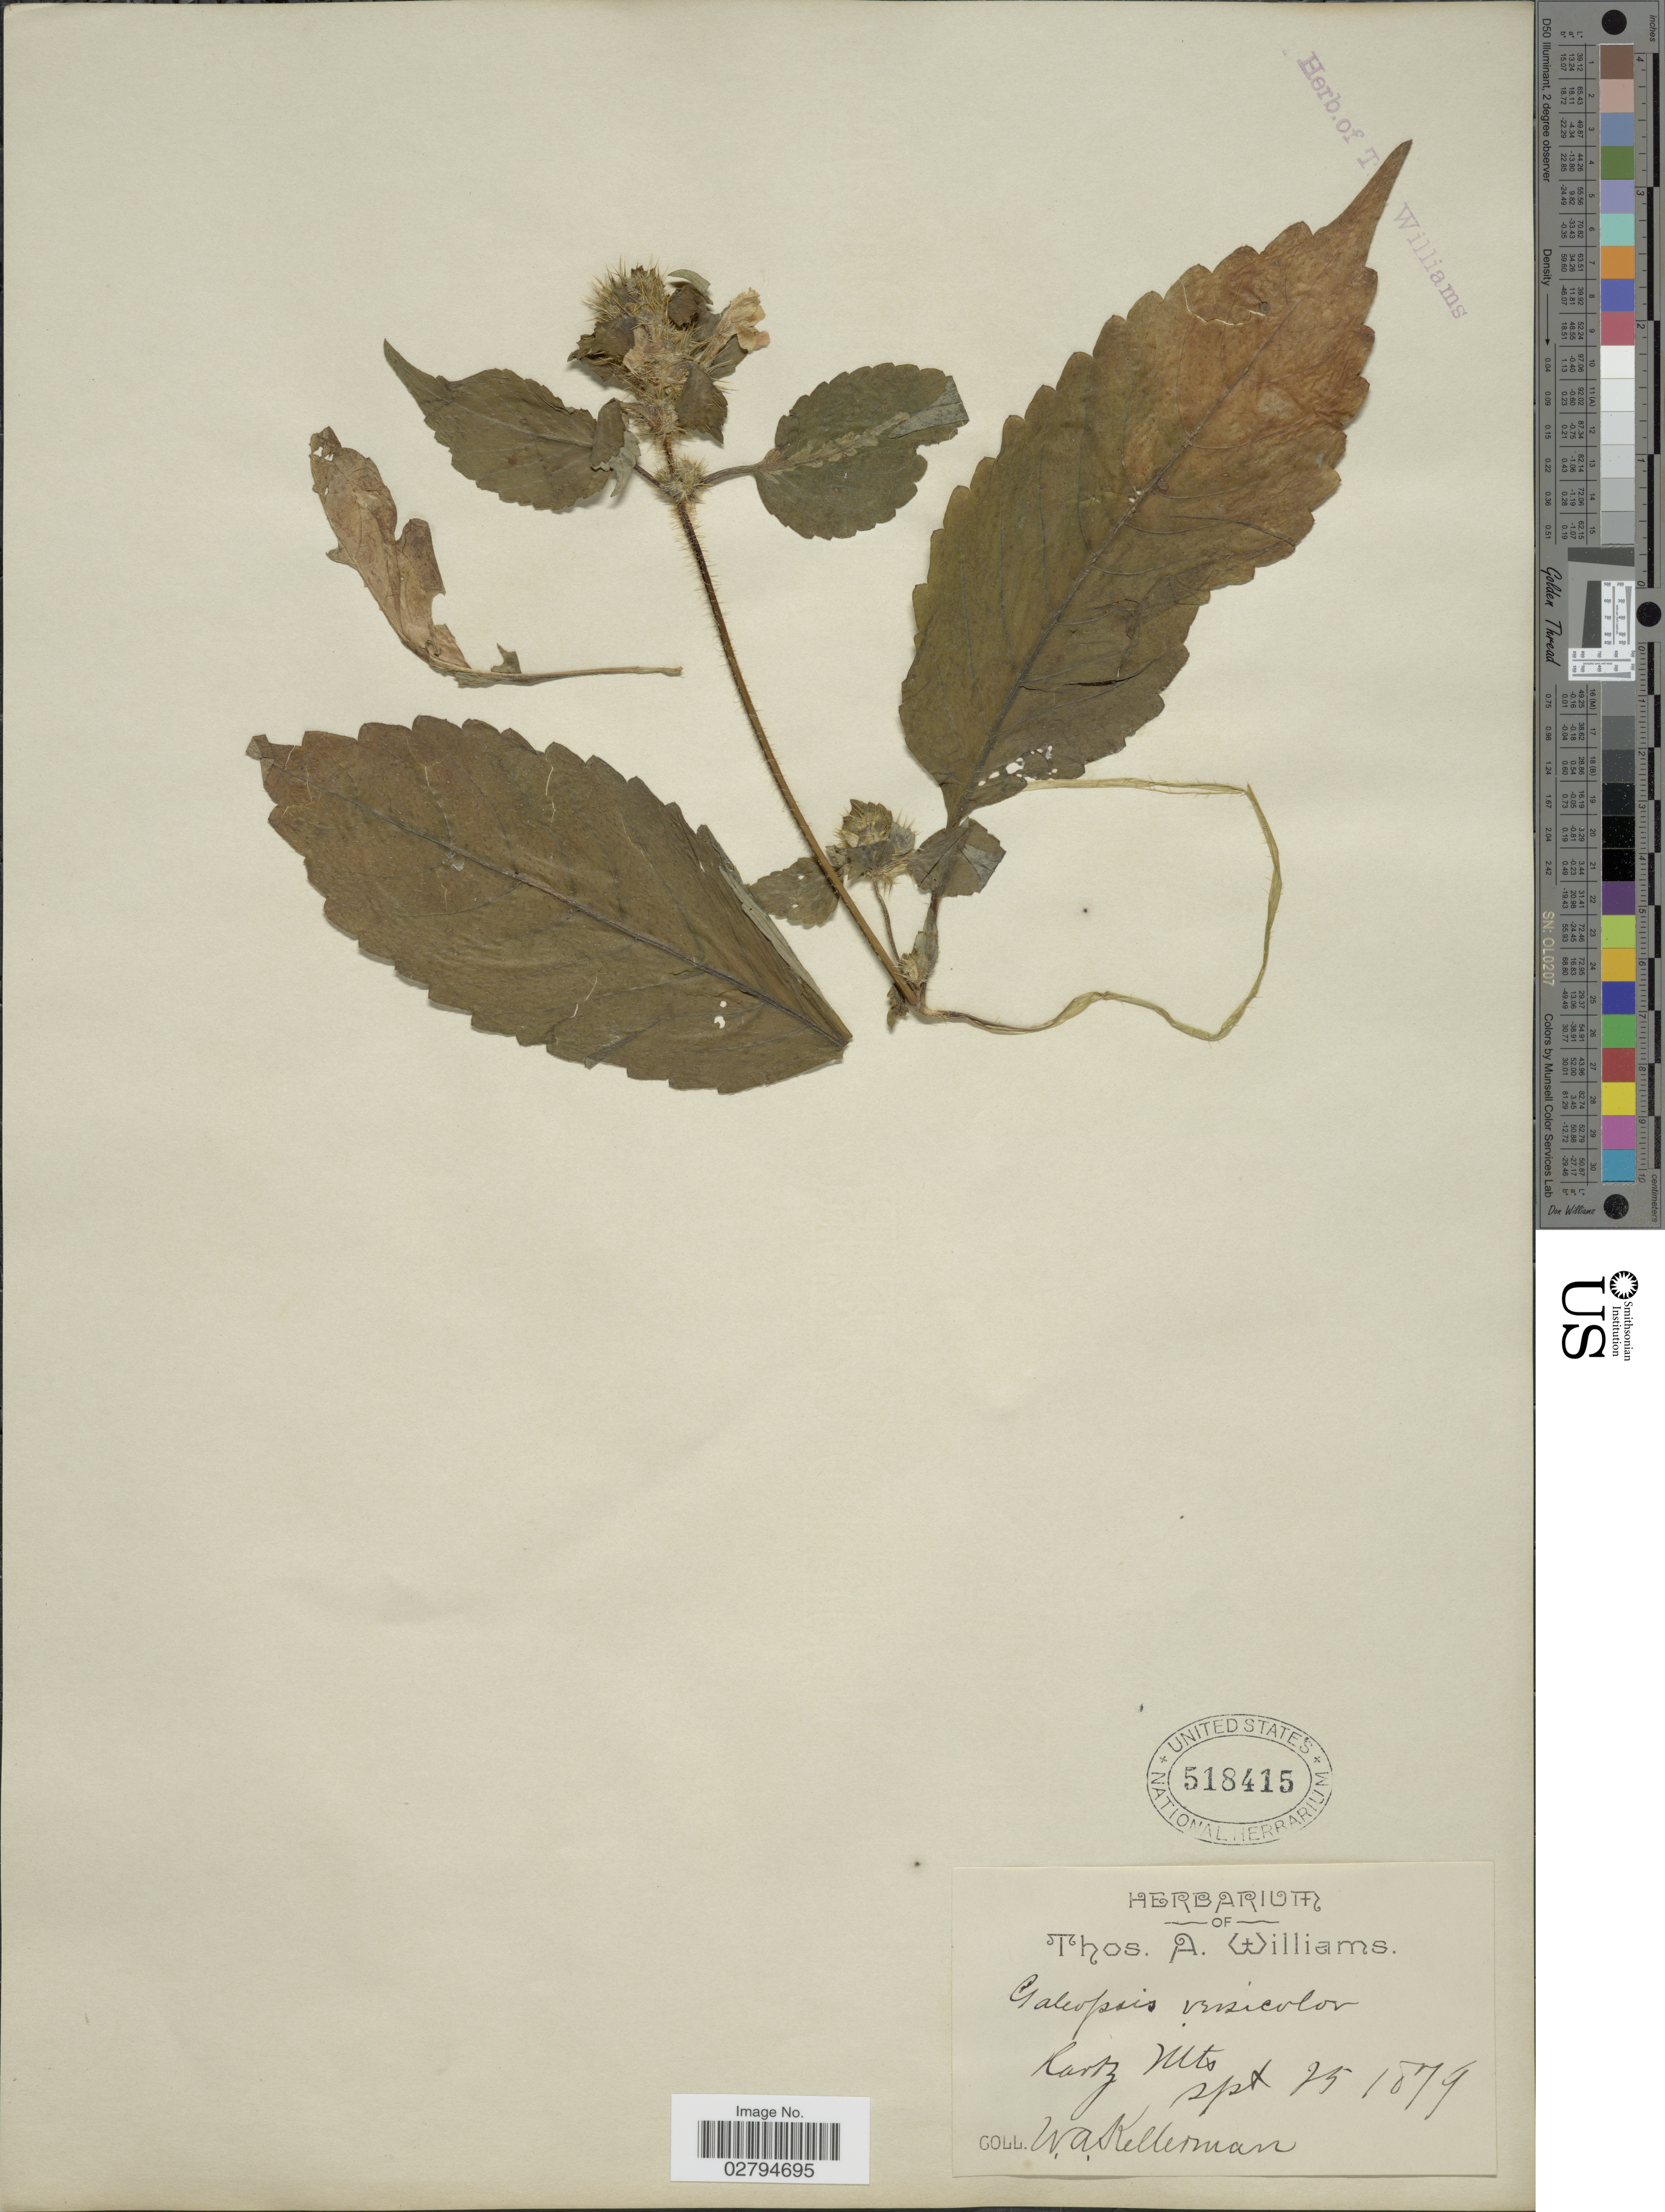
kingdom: Plantae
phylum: Tracheophyta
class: Magnoliopsida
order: Lamiales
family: Lamiaceae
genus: Galeopsis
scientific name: Galeopsis versicolor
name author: Curtis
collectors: W. Kellerman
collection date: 1879-09-25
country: Germany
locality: Hartz Mts.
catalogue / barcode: US 518415